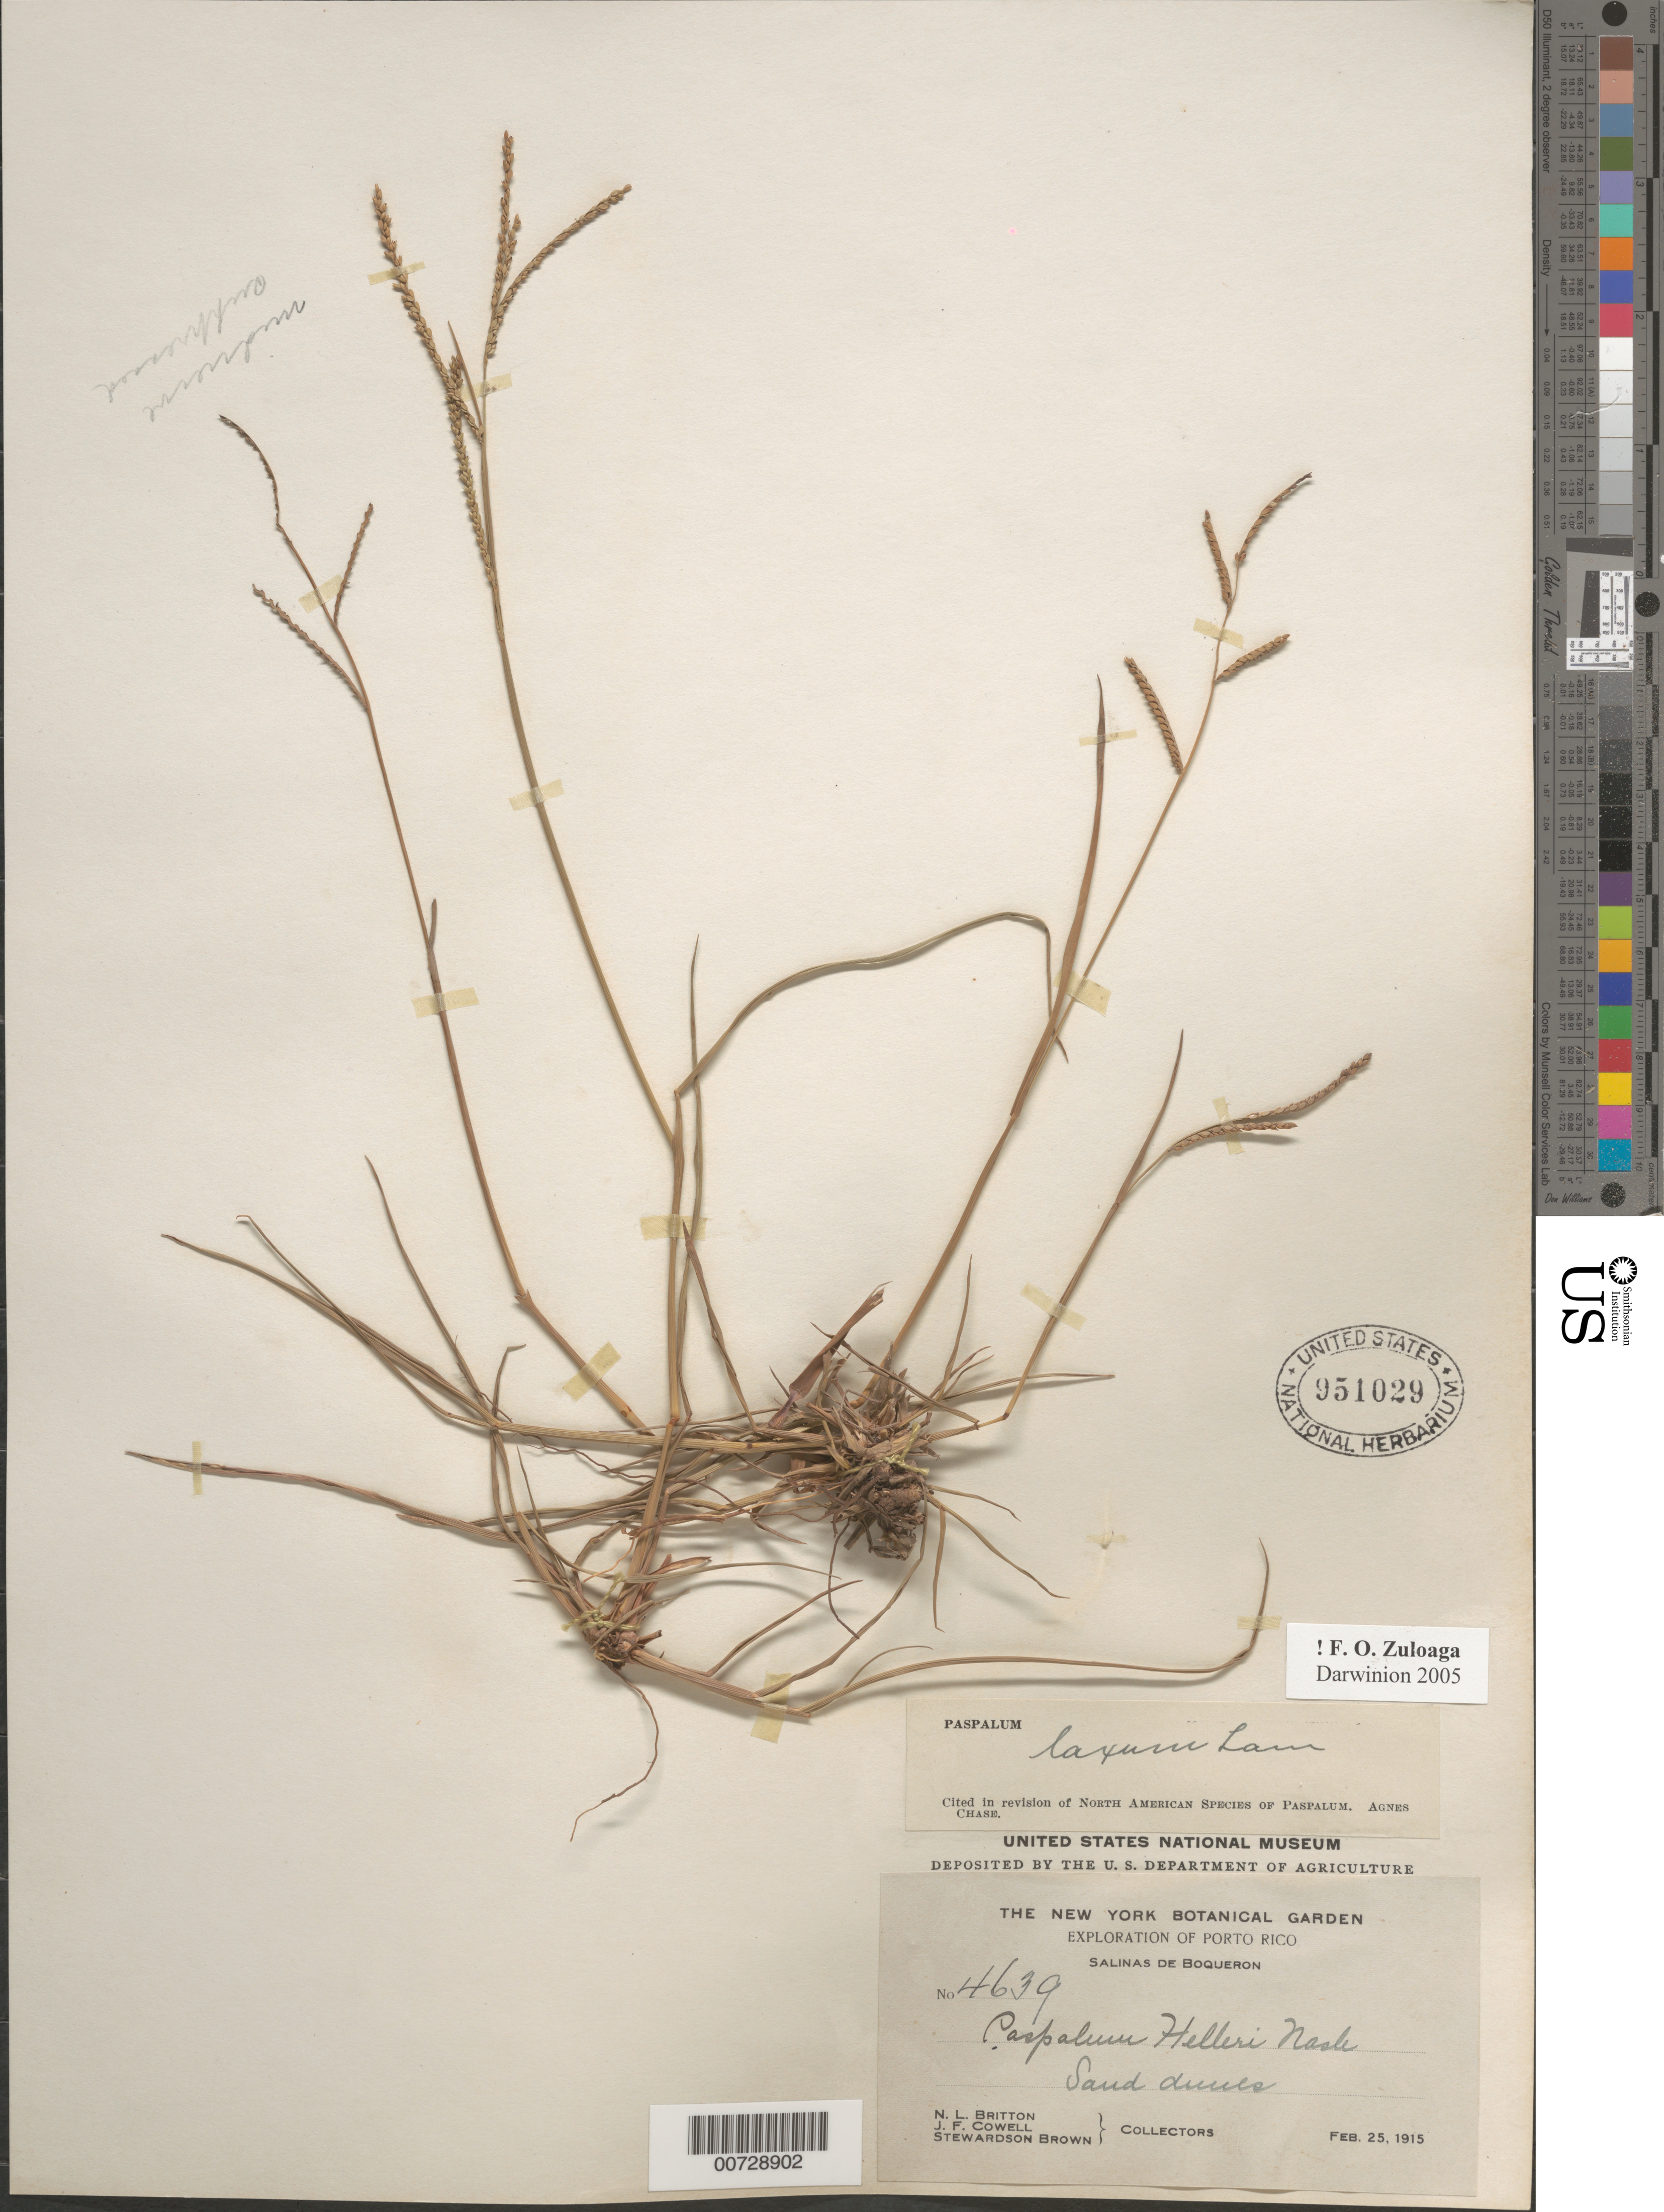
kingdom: Plantae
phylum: Tracheophyta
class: Liliopsida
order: Poales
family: Poaceae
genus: Paspalum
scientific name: Paspalum laxum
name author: Lam.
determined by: Chase, [M.] Agnes, (US)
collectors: N. Britton, J. F. Cowell & S. Brown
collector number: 4639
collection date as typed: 25 Feb 1915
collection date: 1915-02-25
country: Puerto Rico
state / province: Cabo Rojo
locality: Salinas de Boqueron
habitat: Sand dunes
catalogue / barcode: US 951029